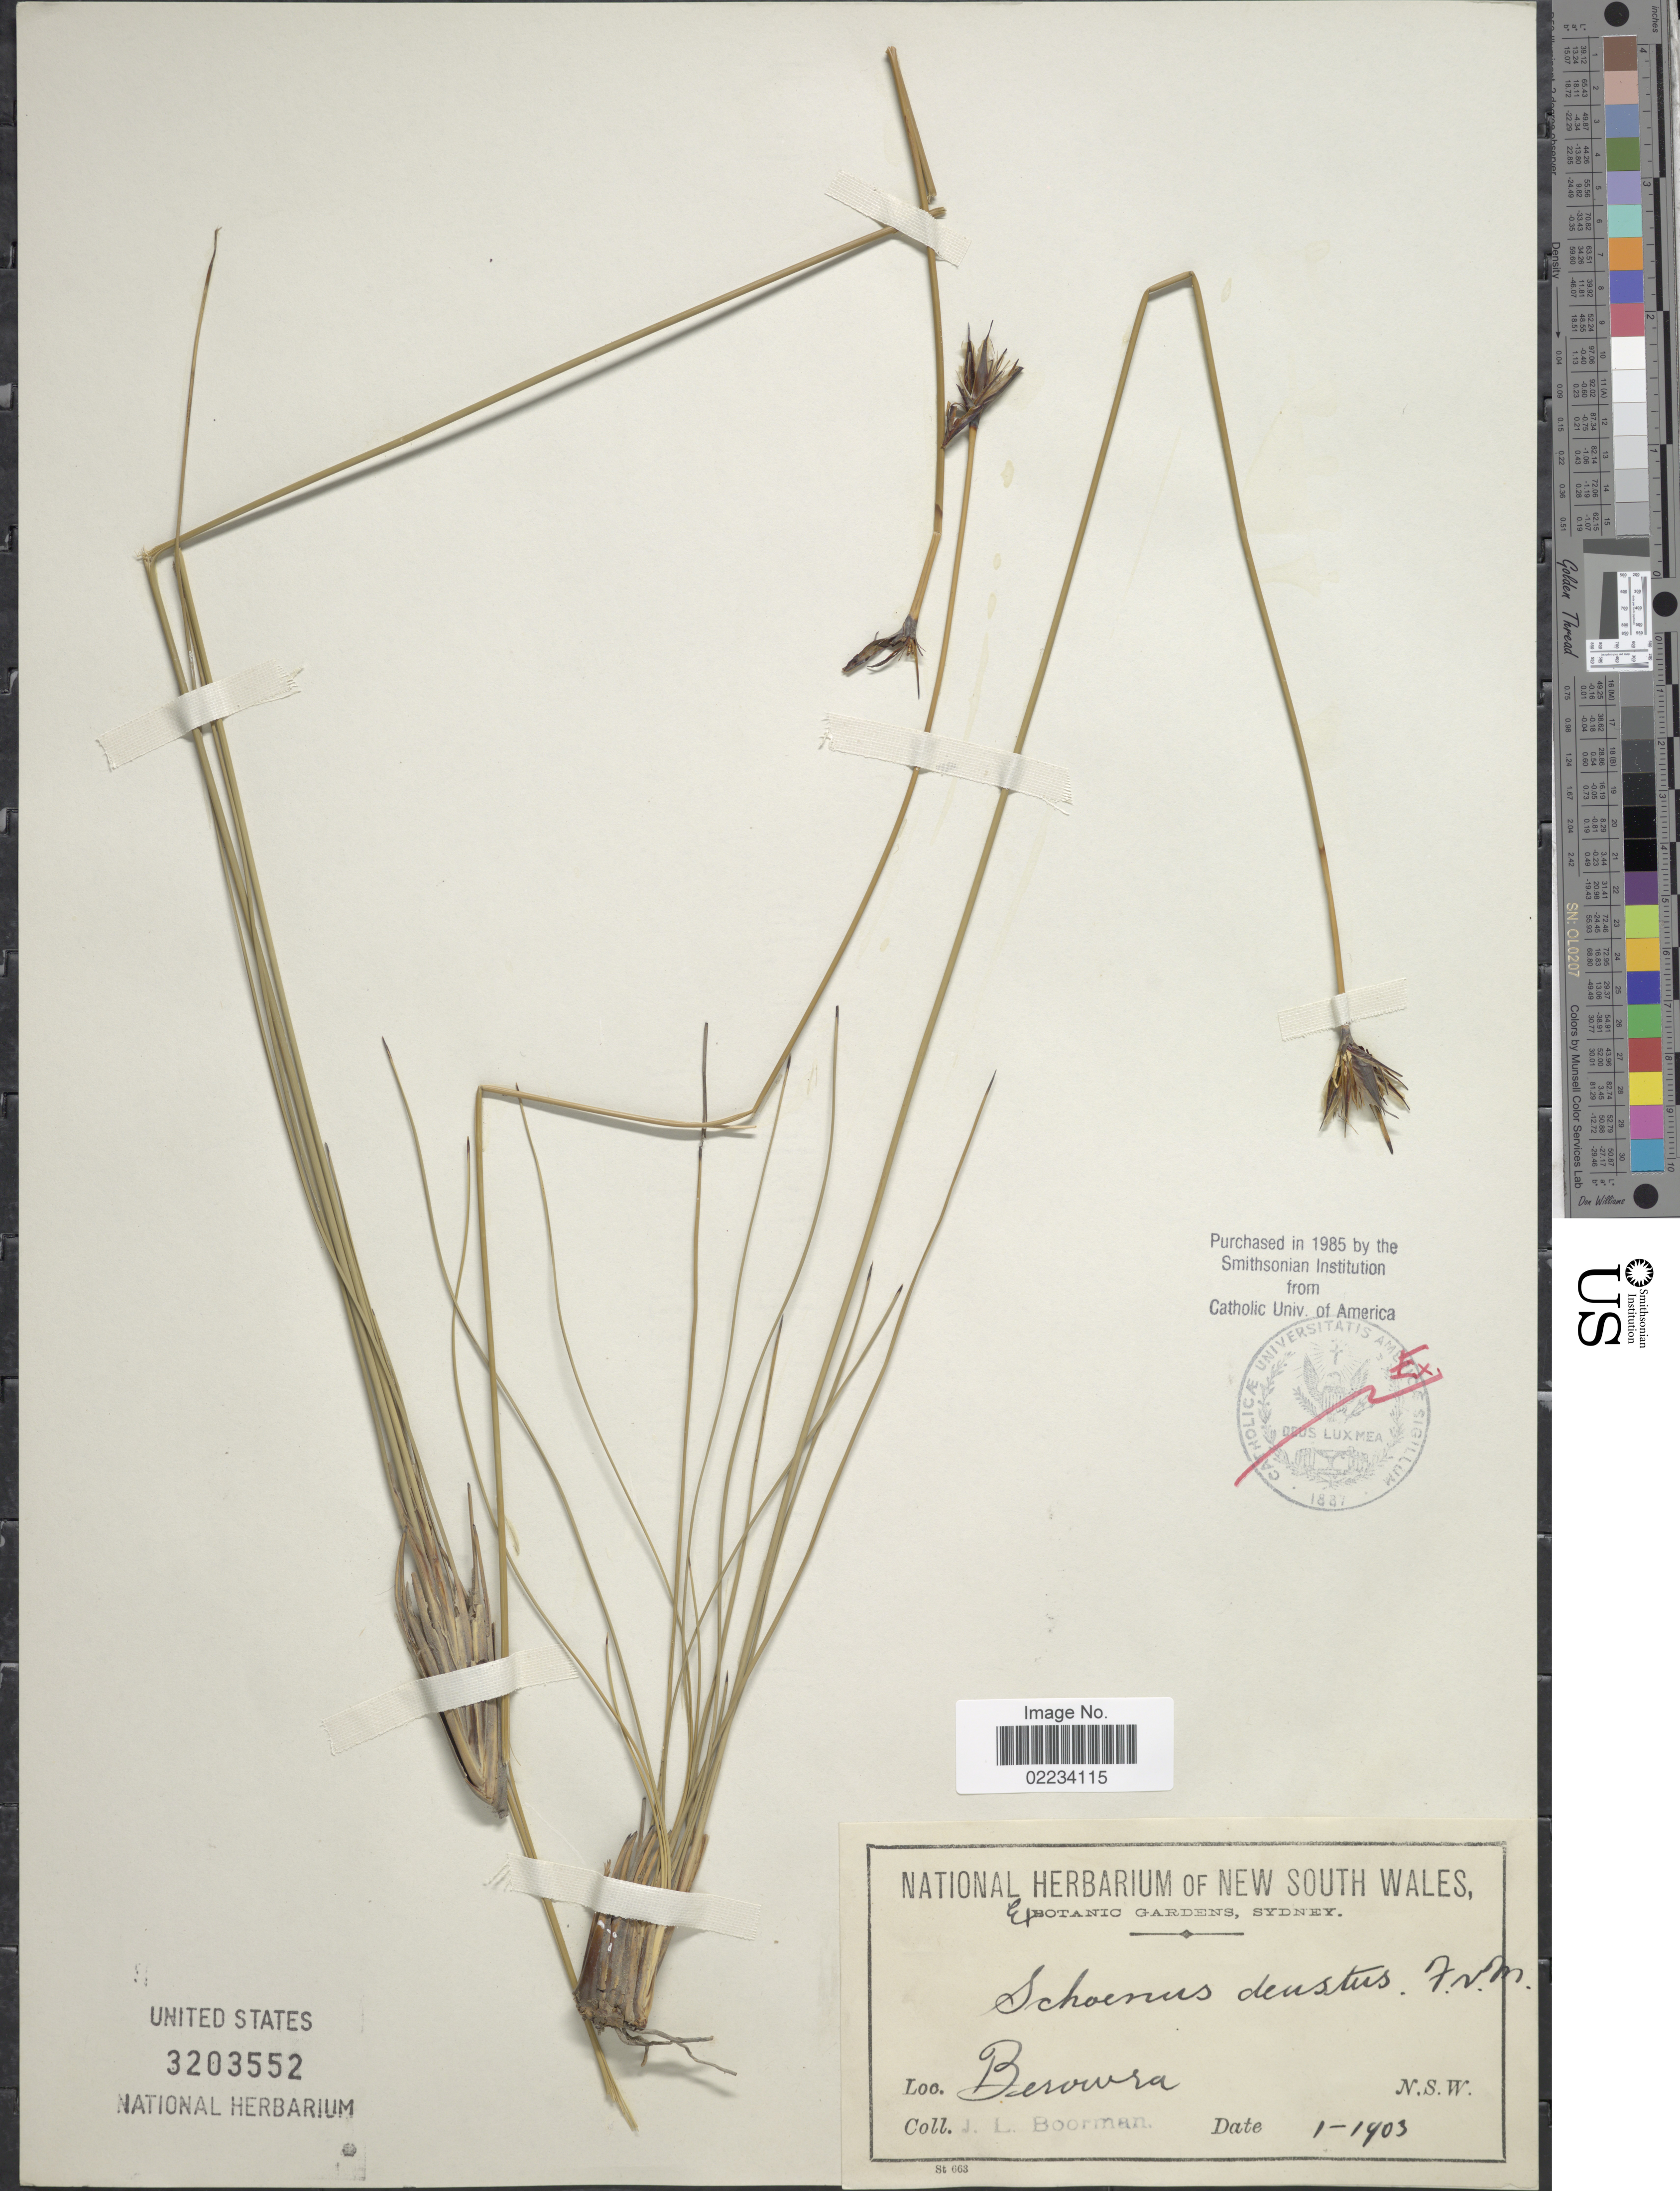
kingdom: Plantae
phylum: Tracheophyta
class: Liliopsida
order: Poales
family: Cyperaceae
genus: Ptilothrix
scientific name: Ptilothrix deusta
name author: (R. Br.) K.L. Wilson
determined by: Strong, Mark T., (BOT), Smithsonian Institution - National Museum of Natural History (UNITED STATES)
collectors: -. Boorman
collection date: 1903-01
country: Australia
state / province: New South Wales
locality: Berowra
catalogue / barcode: US 3203552